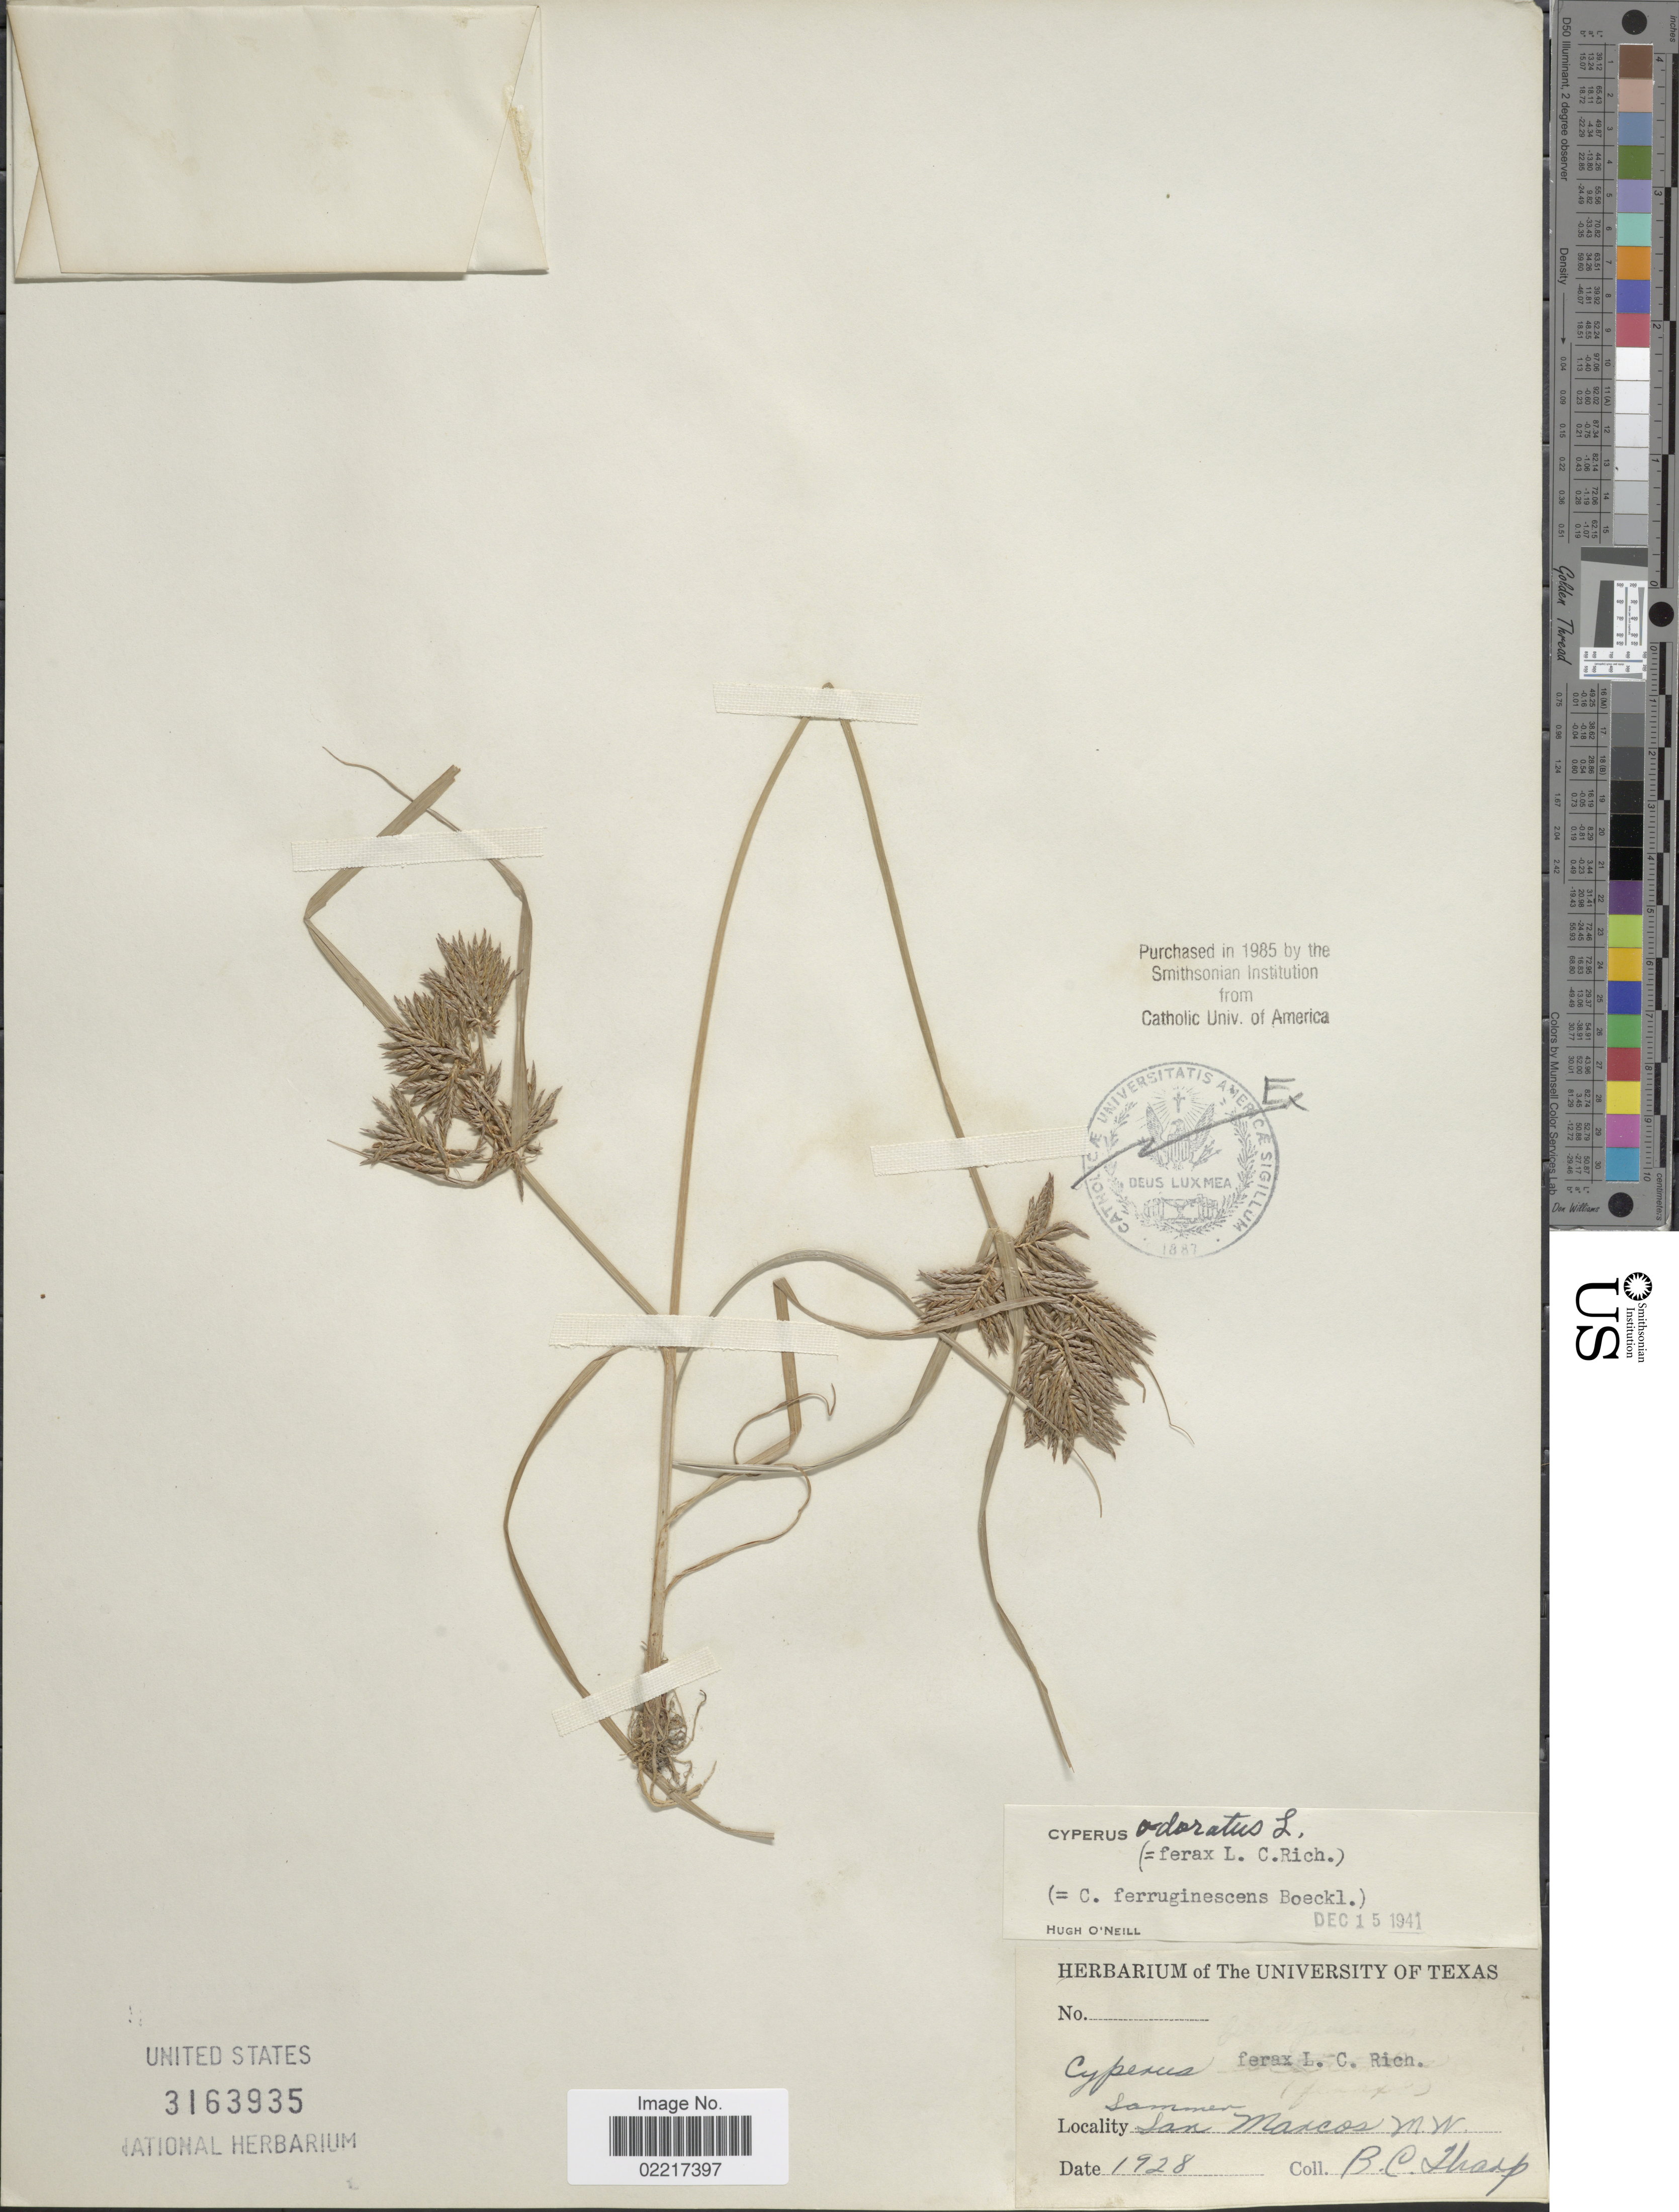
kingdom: Plantae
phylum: Tracheophyta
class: Liliopsida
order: Poales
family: Cyperaceae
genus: Cyperus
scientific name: Cyperus odoratus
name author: L.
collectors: B. C. Tharp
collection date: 1928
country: United States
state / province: Texas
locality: San Marcos, M.W.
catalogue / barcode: US 3163935